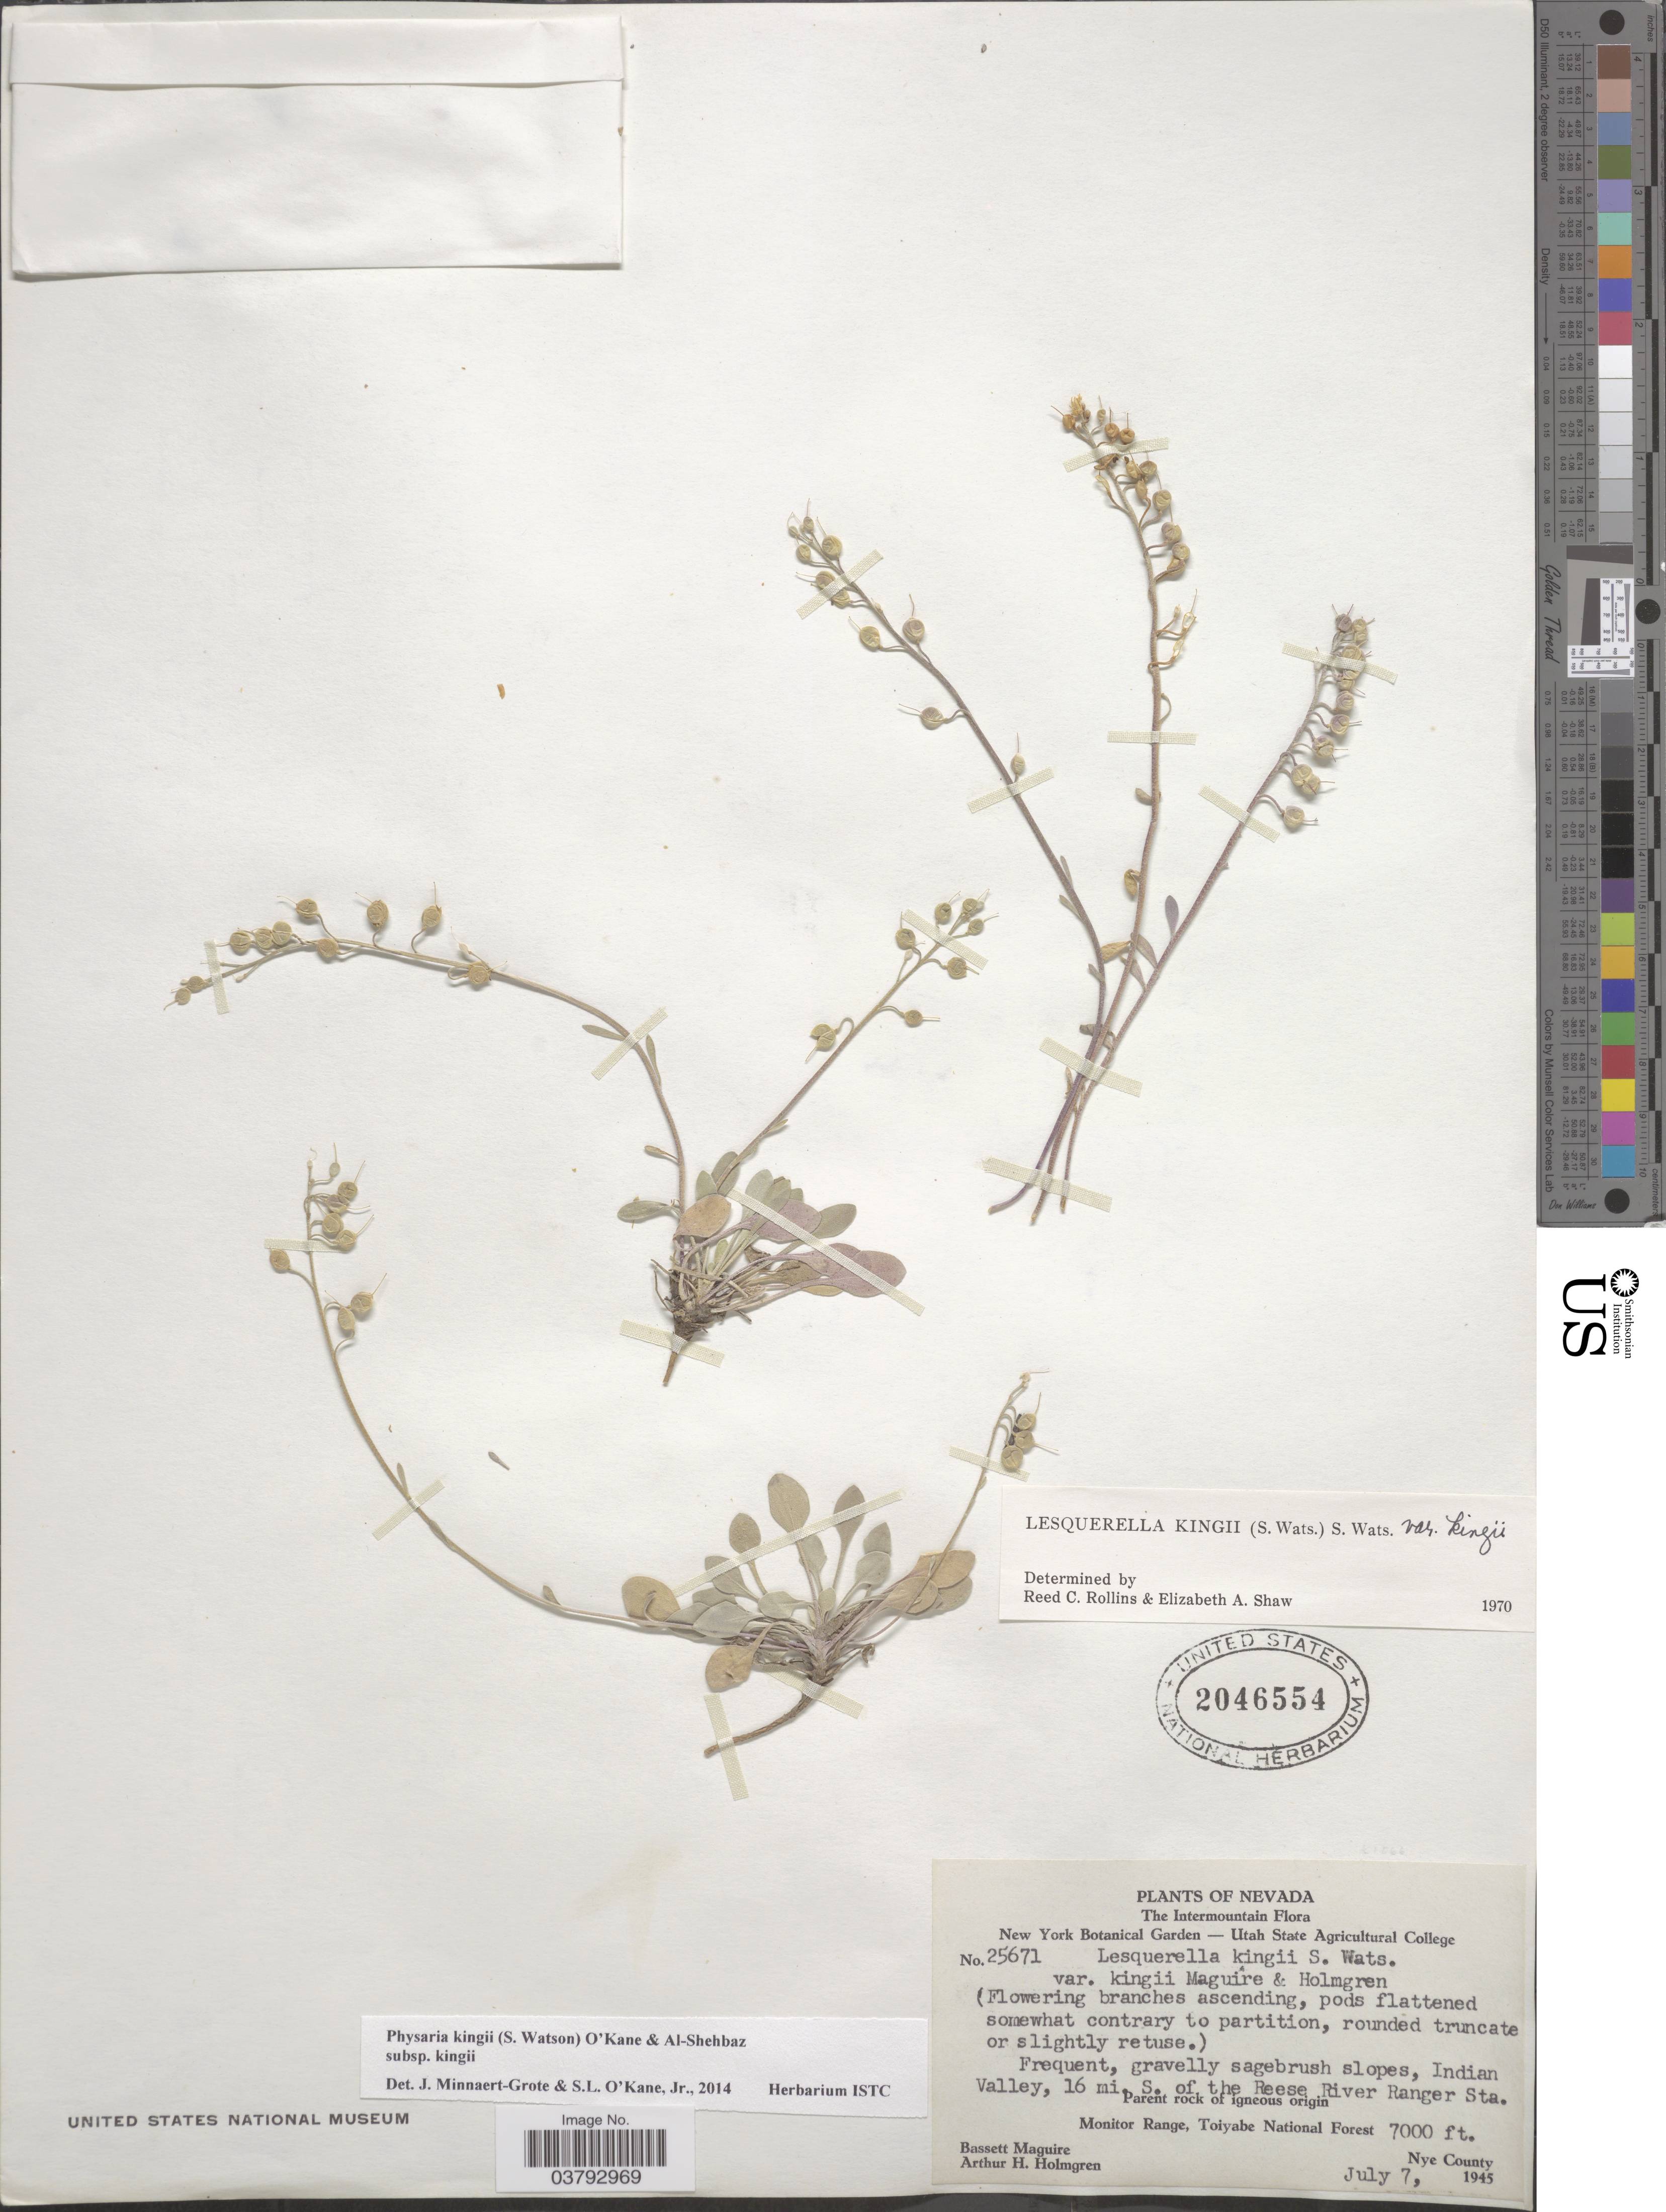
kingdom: Plantae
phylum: Tracheophyta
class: Magnoliopsida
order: Brassicales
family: Brassicaceae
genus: Physaria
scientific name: Physaria kingii subsp. kingii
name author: S. Watson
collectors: B. Maguire & A. H. Holmgren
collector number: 25671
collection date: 1945-07-07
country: United States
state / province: Nevada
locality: The Intermountain. Indian Valley, 16 mi. S. of the Reese River Ranger Sta. Monitor Range, Toiyabe National Forest. Nye County.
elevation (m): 2134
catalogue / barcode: US 2046554